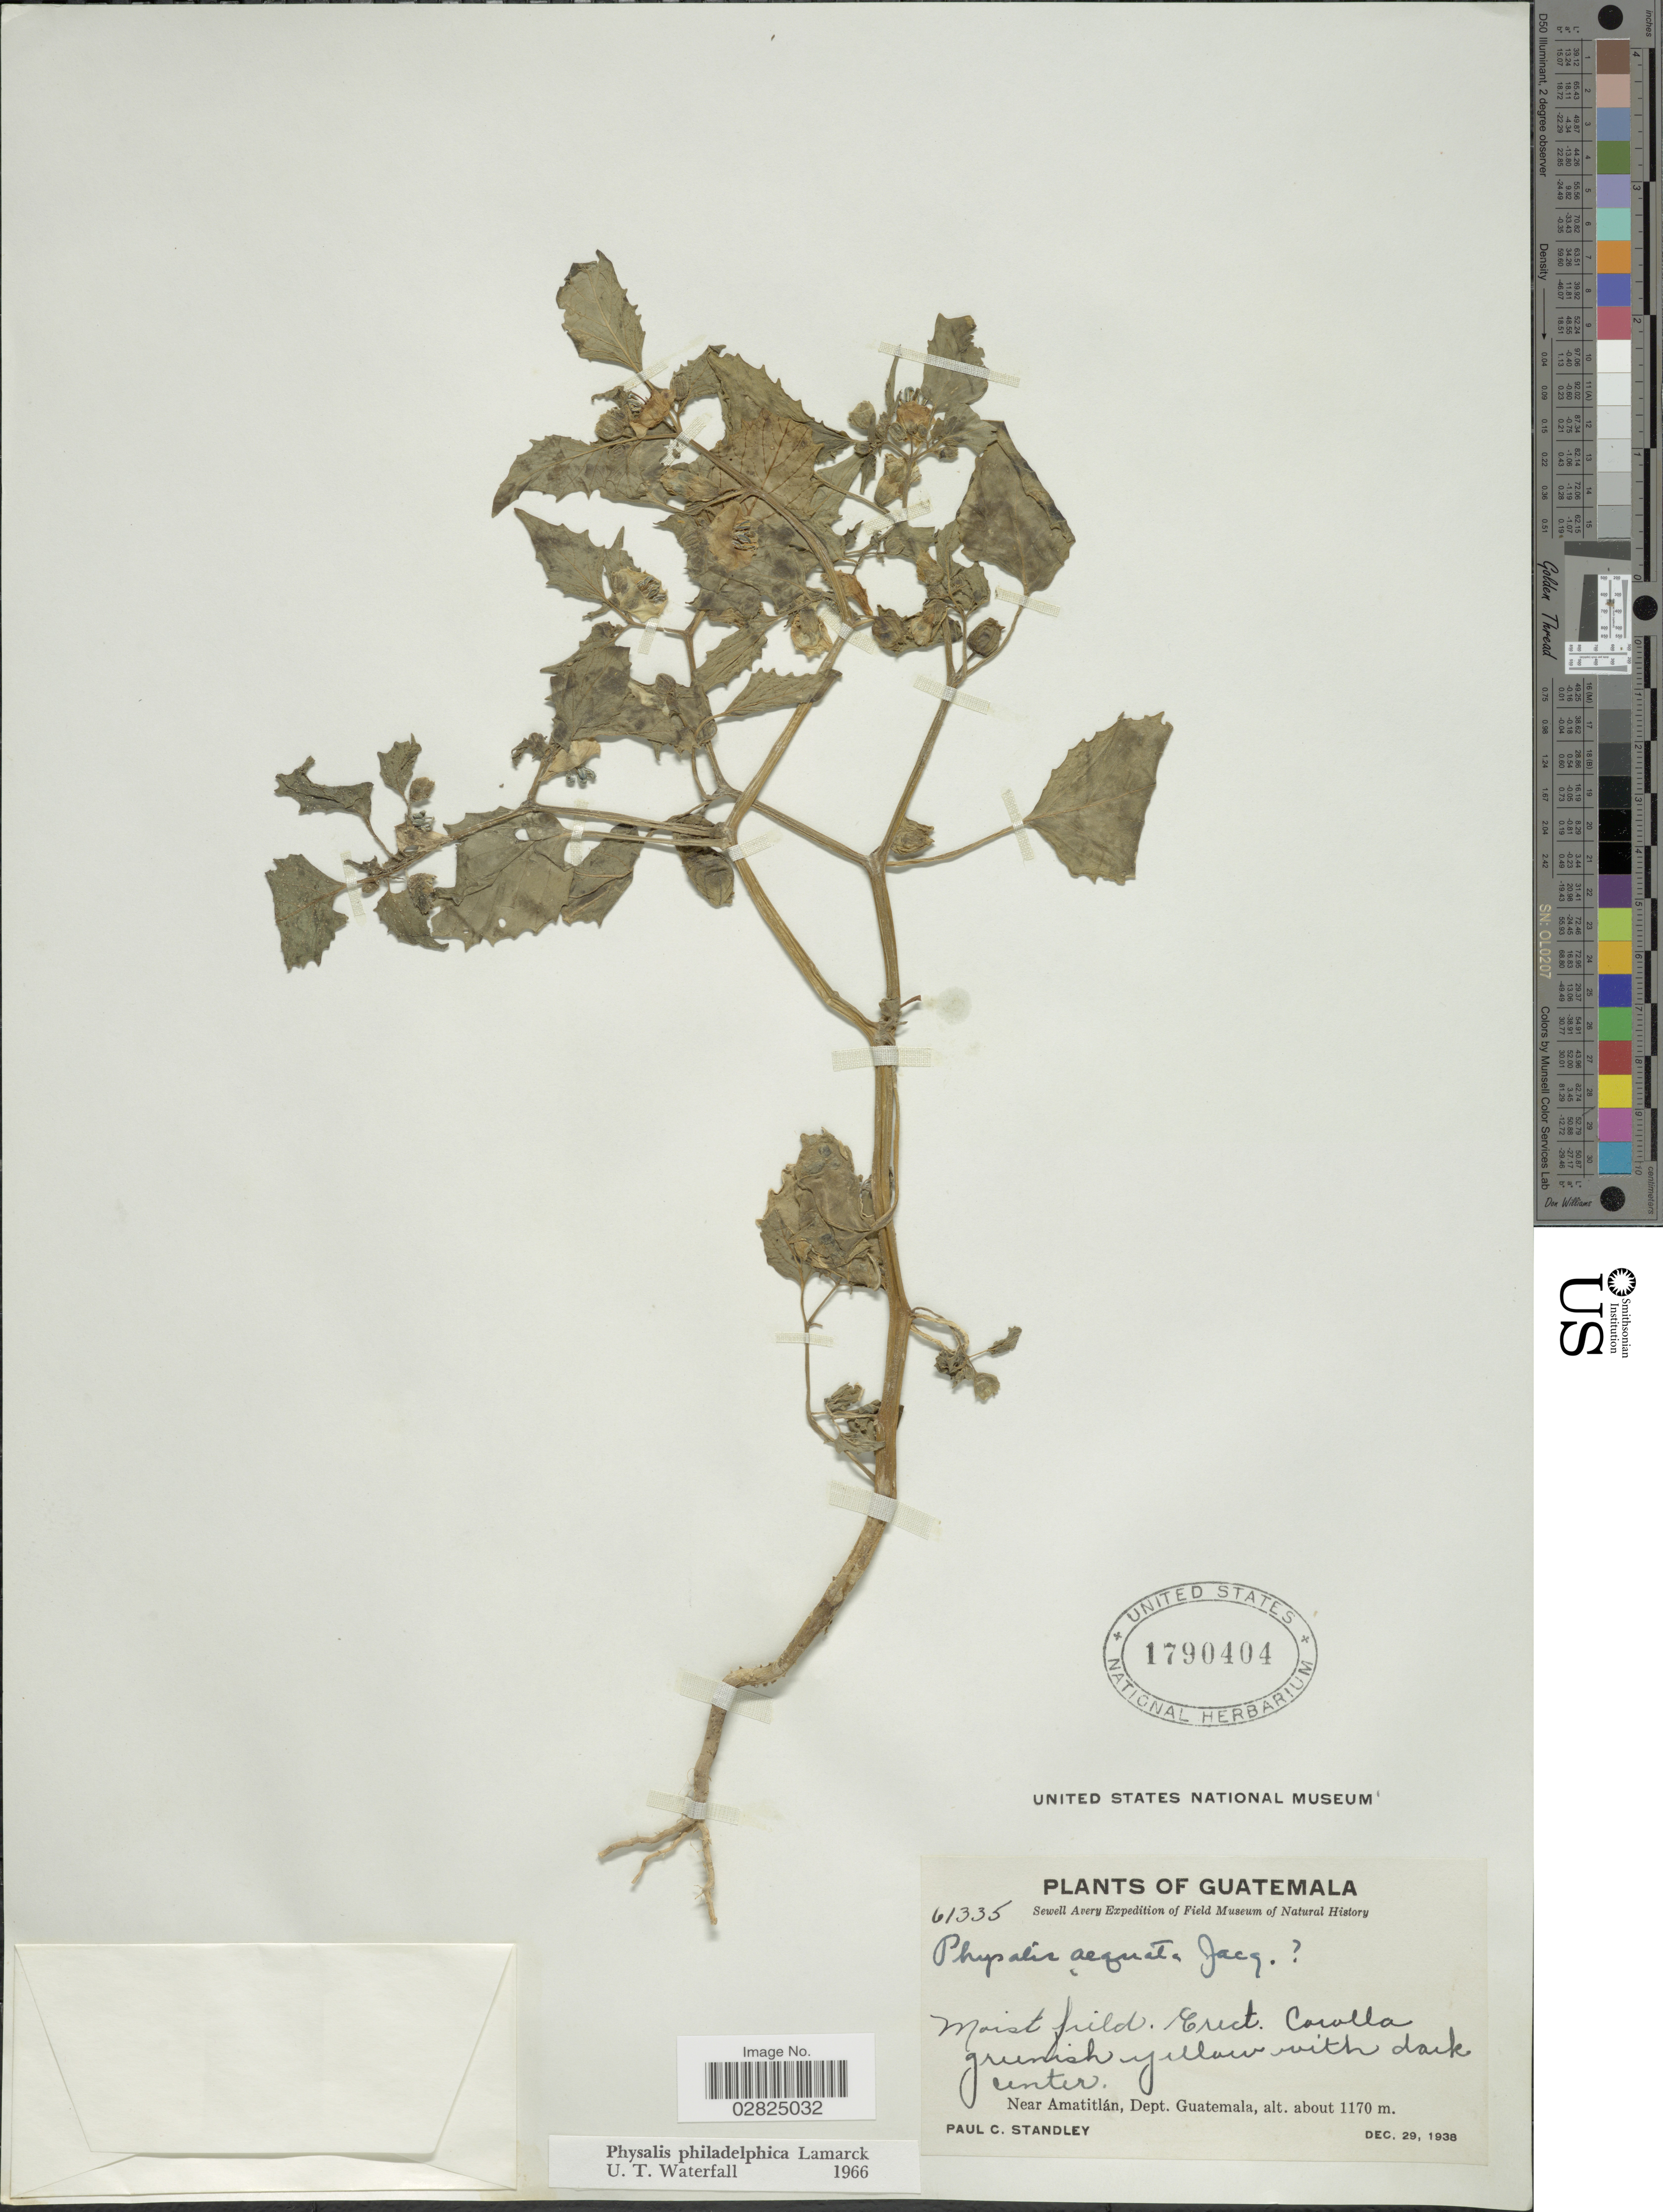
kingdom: Plantae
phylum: Tracheophyta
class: Magnoliopsida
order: Solanales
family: Solanaceae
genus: Physalis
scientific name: Physalis philadelphica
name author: Lam.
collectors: P. C. Standley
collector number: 61335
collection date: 1938-12-29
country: Guatemala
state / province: Guatemala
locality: Near Amatitlán, Dept. Guatemala.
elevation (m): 1170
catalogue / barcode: US 1790404